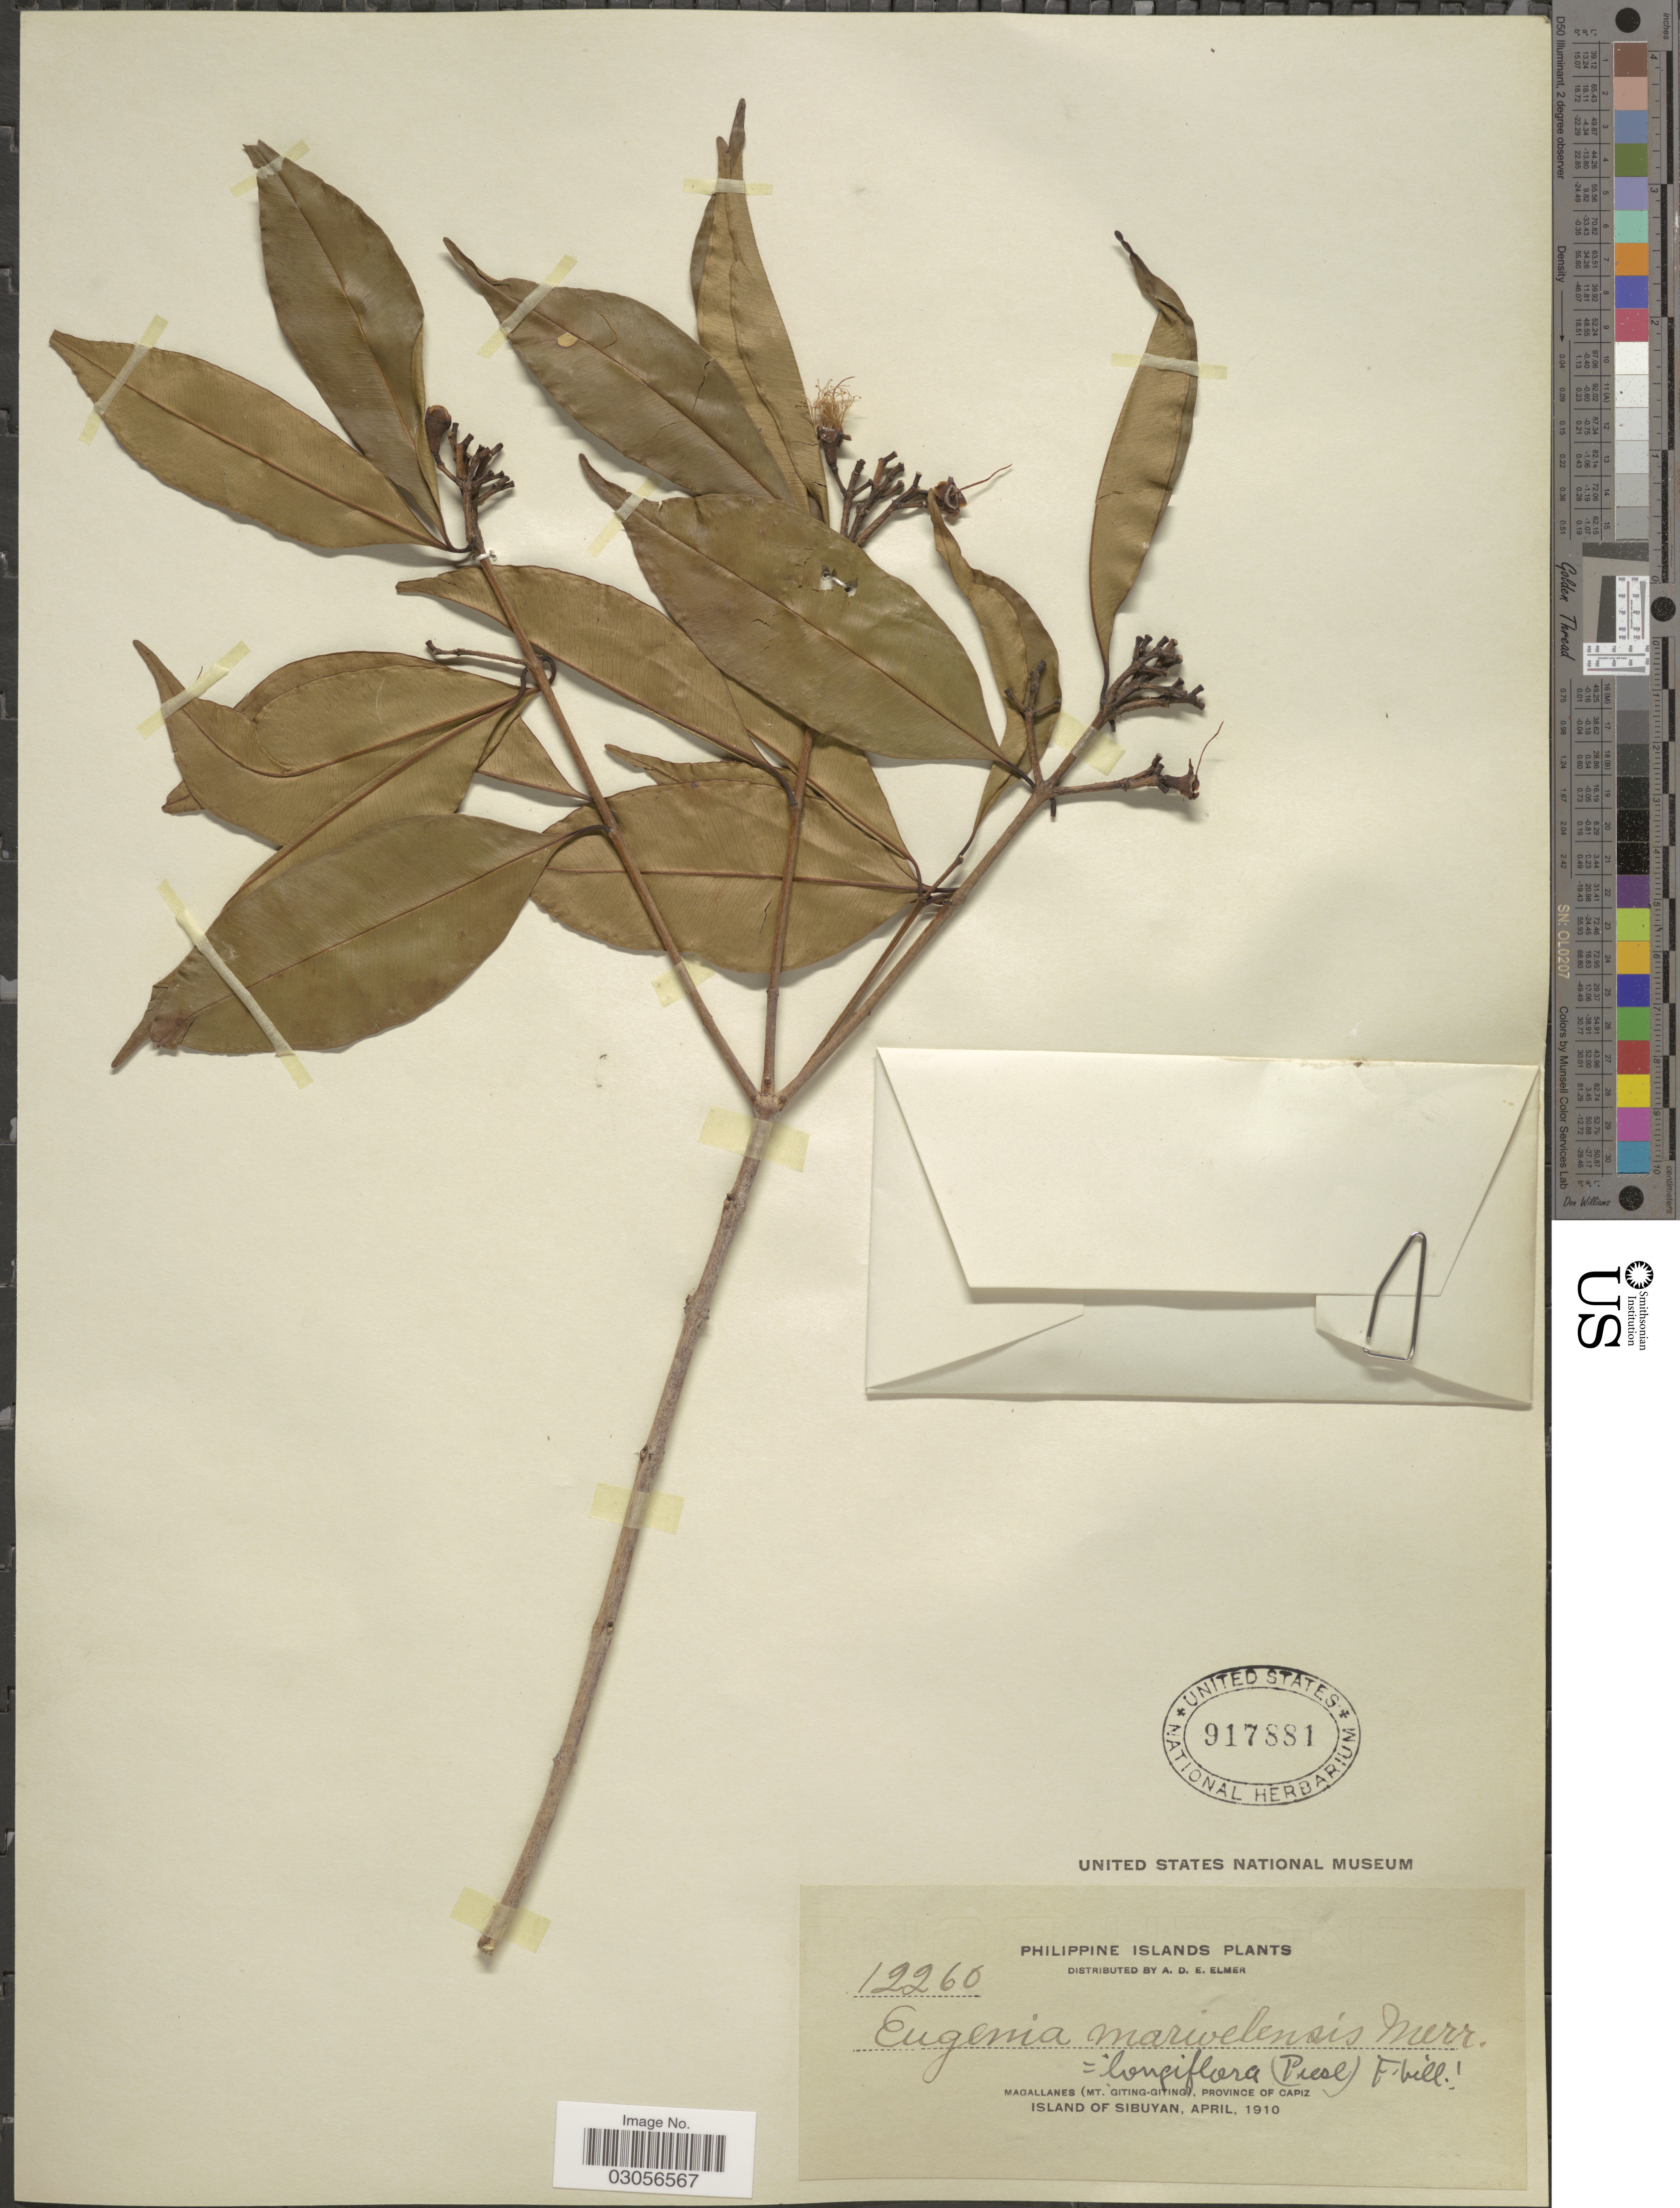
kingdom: Plantae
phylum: Tracheophyta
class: Magnoliopsida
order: Myrtales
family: Myrtaceae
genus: Syzygium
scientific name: Syzygium cerasiforme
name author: (Blume) Merr. & L.M. Perry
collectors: A. D. E. Elmer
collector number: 12260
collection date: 1910-04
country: Philippines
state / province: Western Visayas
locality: Philippine Islands, Magallanes (Mt. Giting-Giting), Province of Capiz, Island of Sibuyan.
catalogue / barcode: US 917881